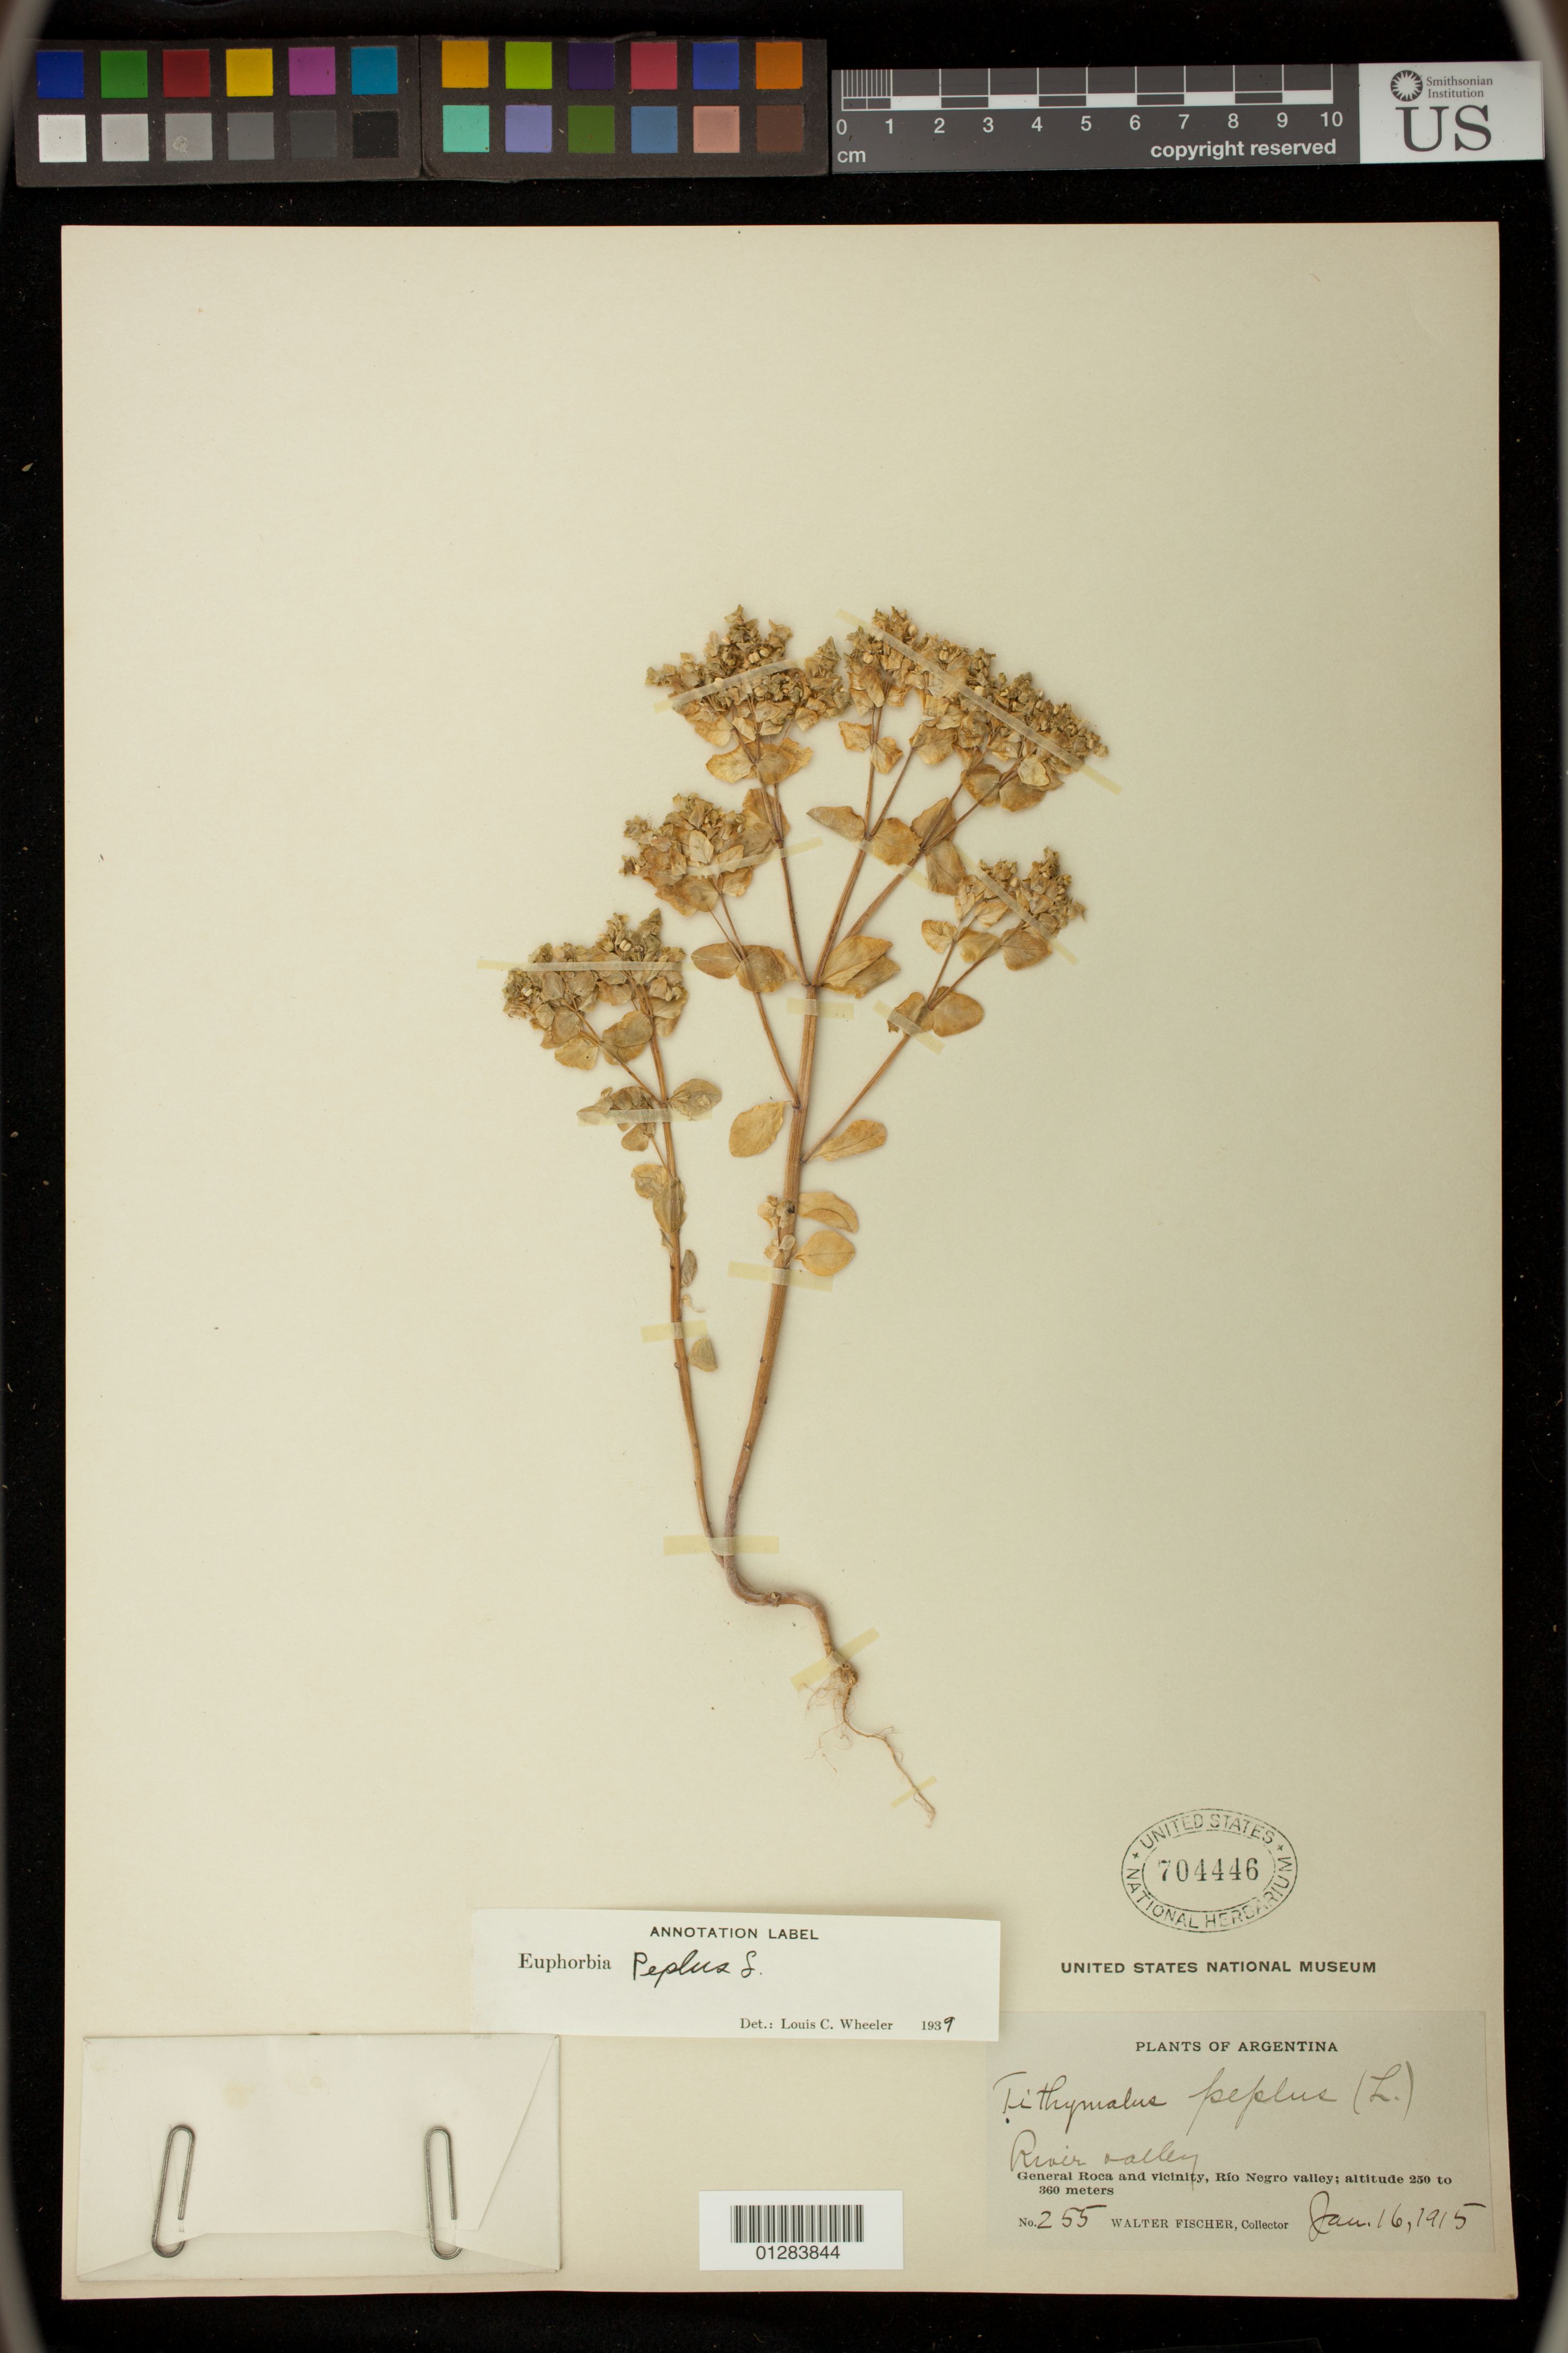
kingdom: Plantae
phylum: Tracheophyta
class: Magnoliopsida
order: Malpighiales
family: Euphorbiaceae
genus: Euphorbia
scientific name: Euphorbia peplus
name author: L.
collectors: W. Fischer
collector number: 255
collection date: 1915-01-16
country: Argentina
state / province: Rio Negro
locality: General Roca and vicinity, Rio Negro valley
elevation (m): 250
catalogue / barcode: US 704446